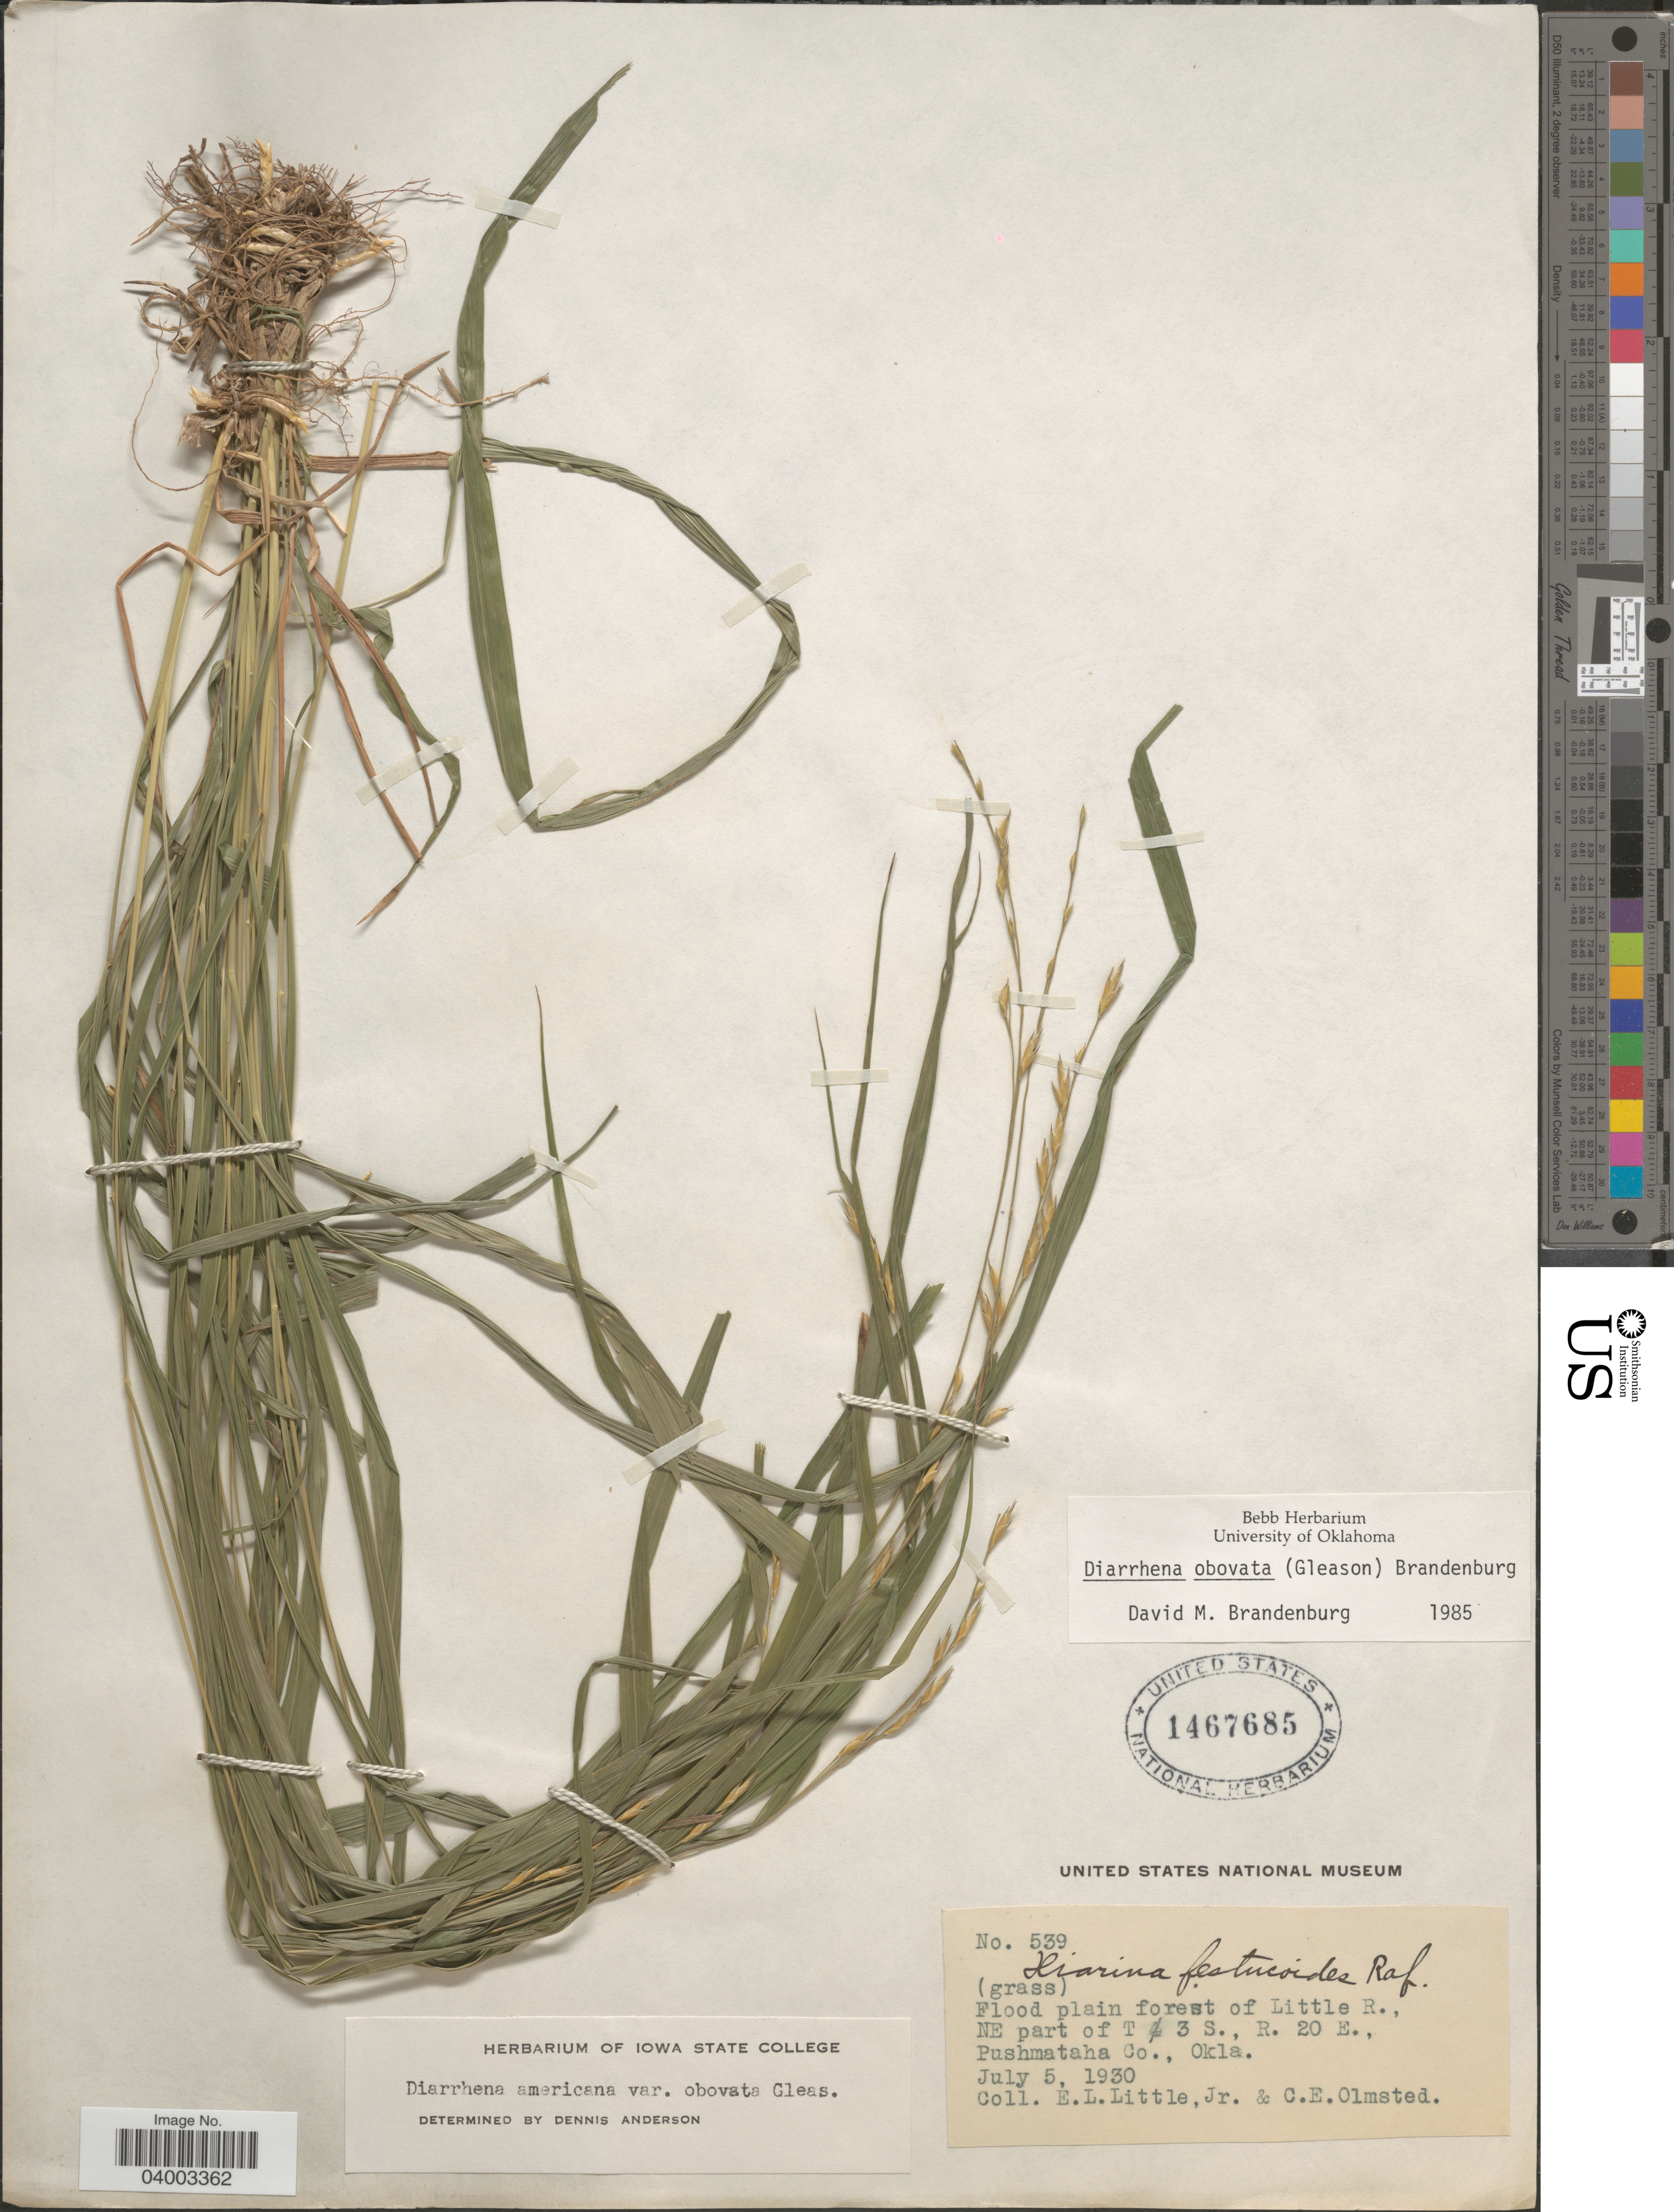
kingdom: Plantae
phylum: Tracheophyta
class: Liliopsida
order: Poales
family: Poaceae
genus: Diarrhena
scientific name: Diarrhena obovata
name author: (Gleason) Brandenburg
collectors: E. L. Little & C. Olmsted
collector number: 539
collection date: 1930-07-05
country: United States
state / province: Oklahoma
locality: Flood plain forest of Little R., NE part of T 3 S., R. 20 E., Pushmataha Co.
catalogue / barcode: US 1467685